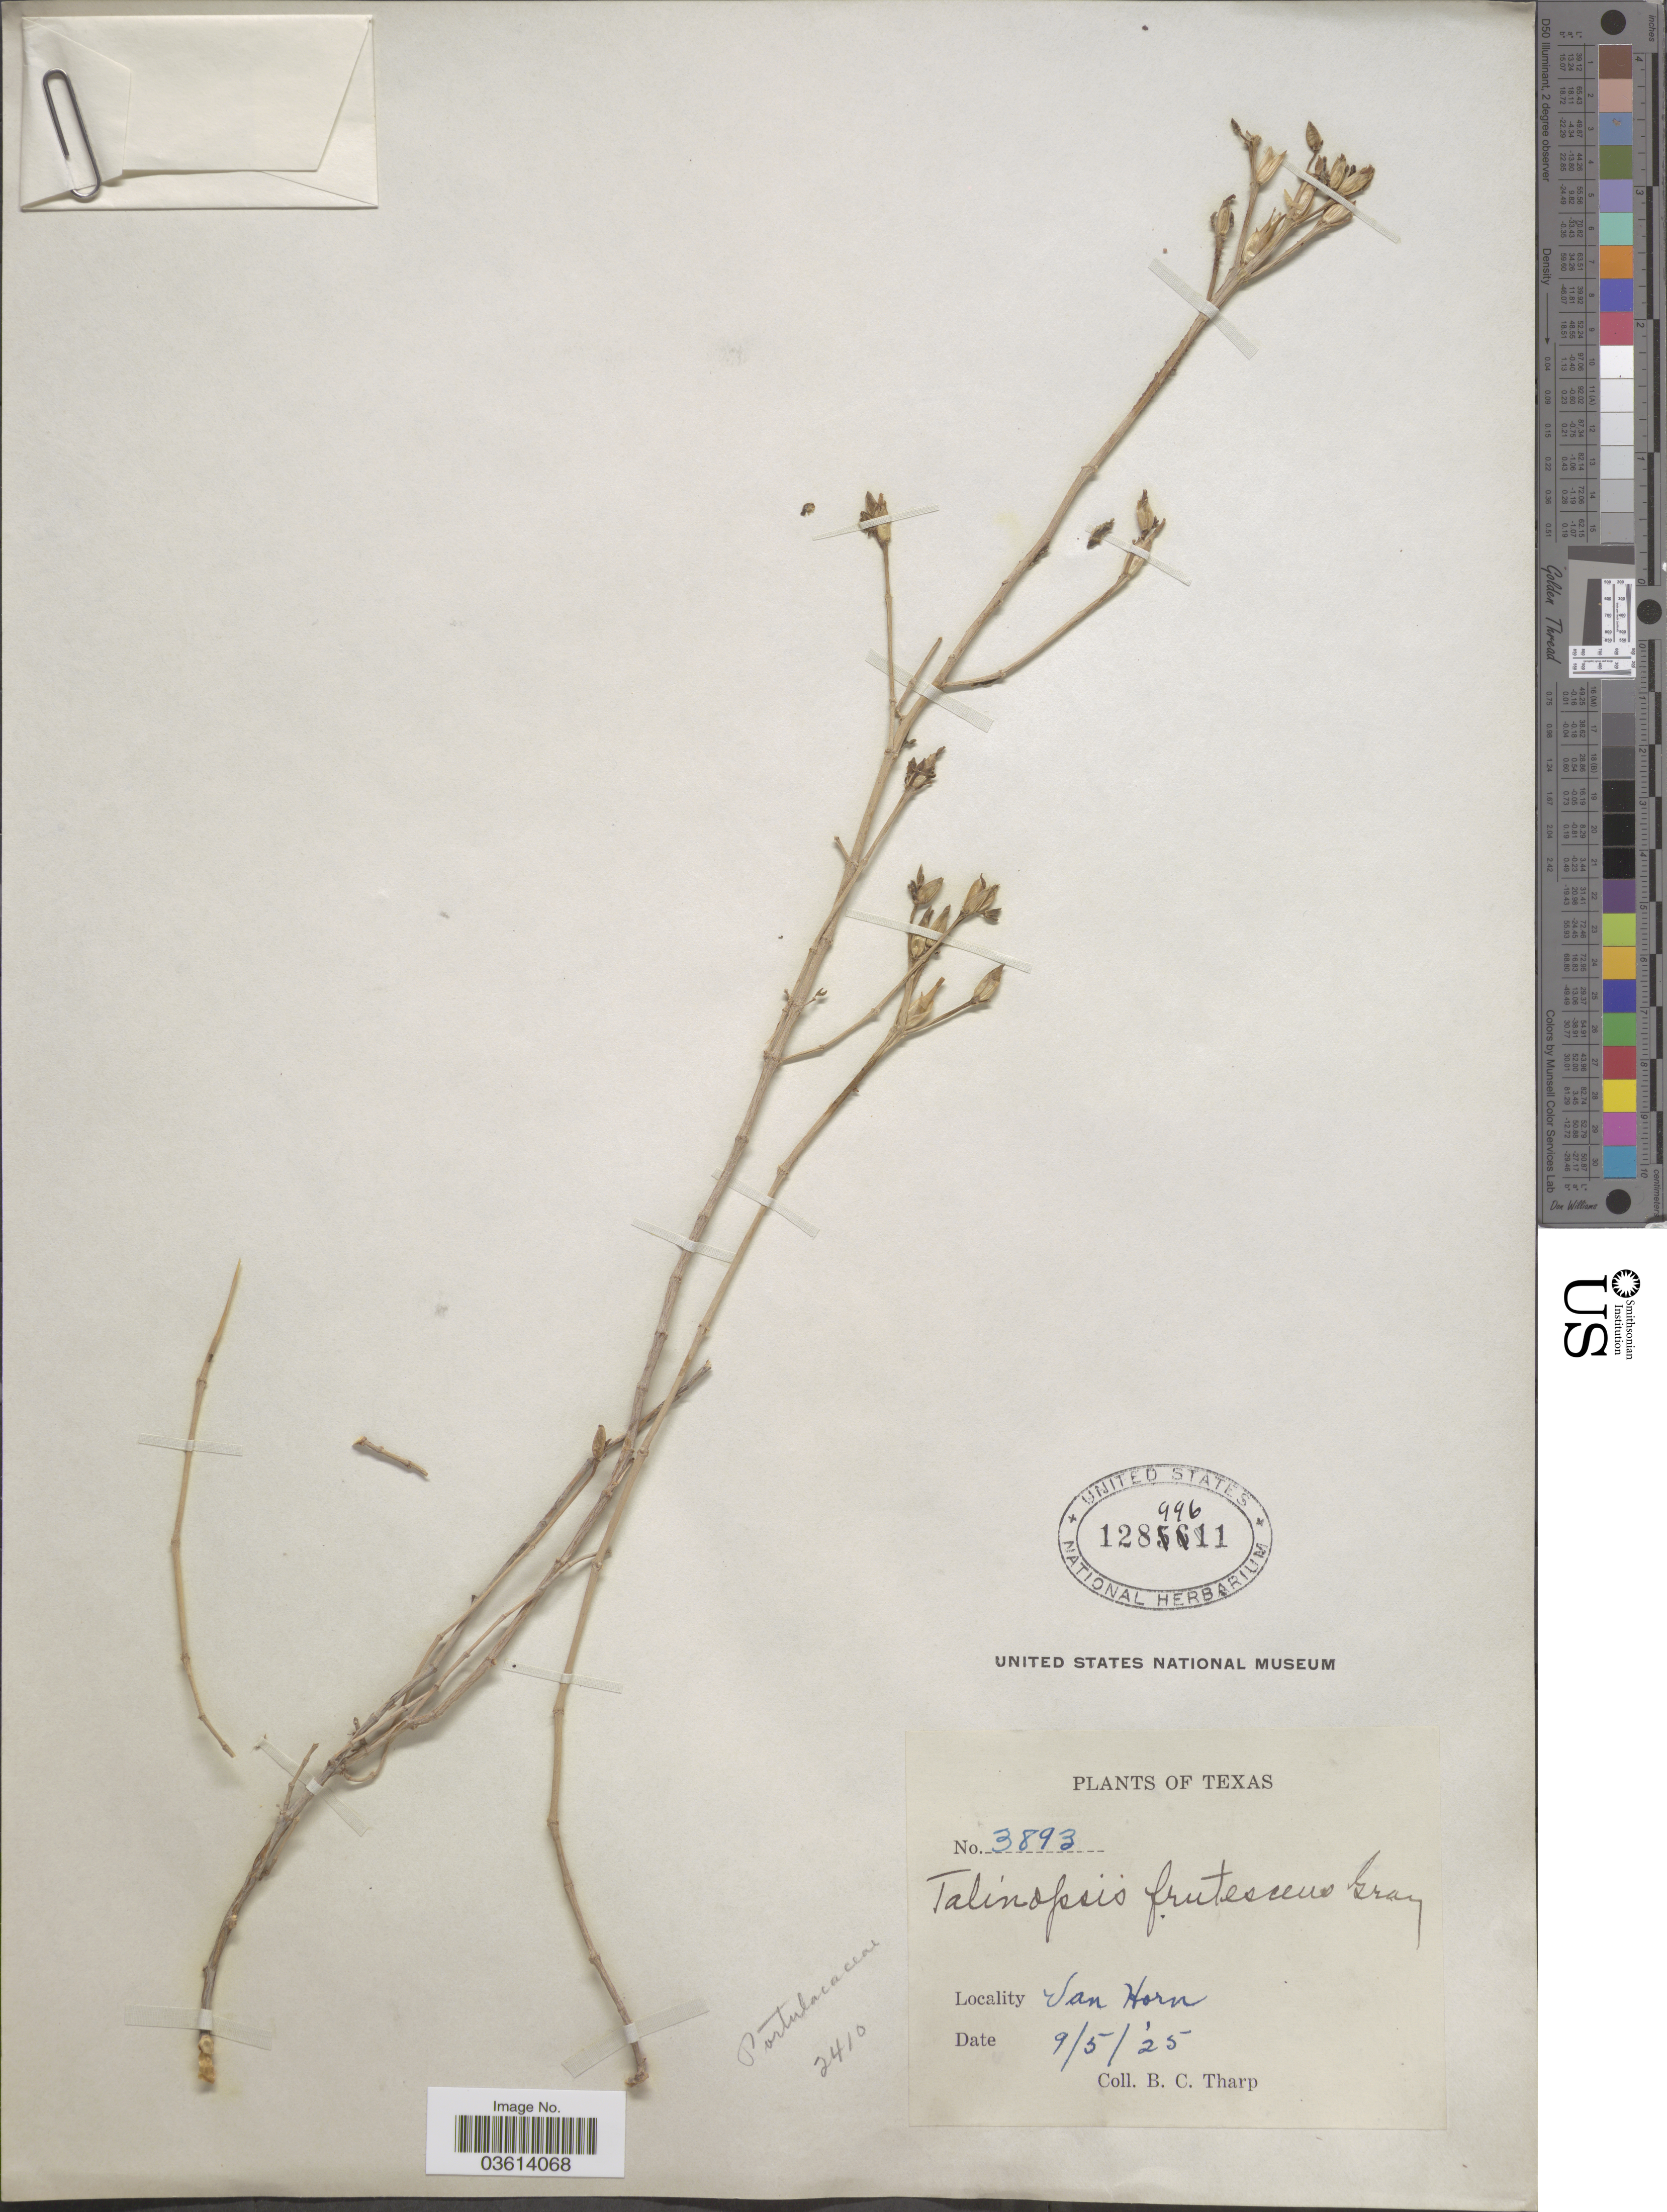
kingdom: Plantae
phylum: Tracheophyta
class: Magnoliopsida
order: Caryophyllales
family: Anacampserotaceae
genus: Talinopsis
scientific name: Talinopsis frutescens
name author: A. Gray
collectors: B. C. Tharp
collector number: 3893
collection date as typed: Transcribed d/m/y: 5/9/25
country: United States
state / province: Texas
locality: Van Horn.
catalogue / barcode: US 1289961